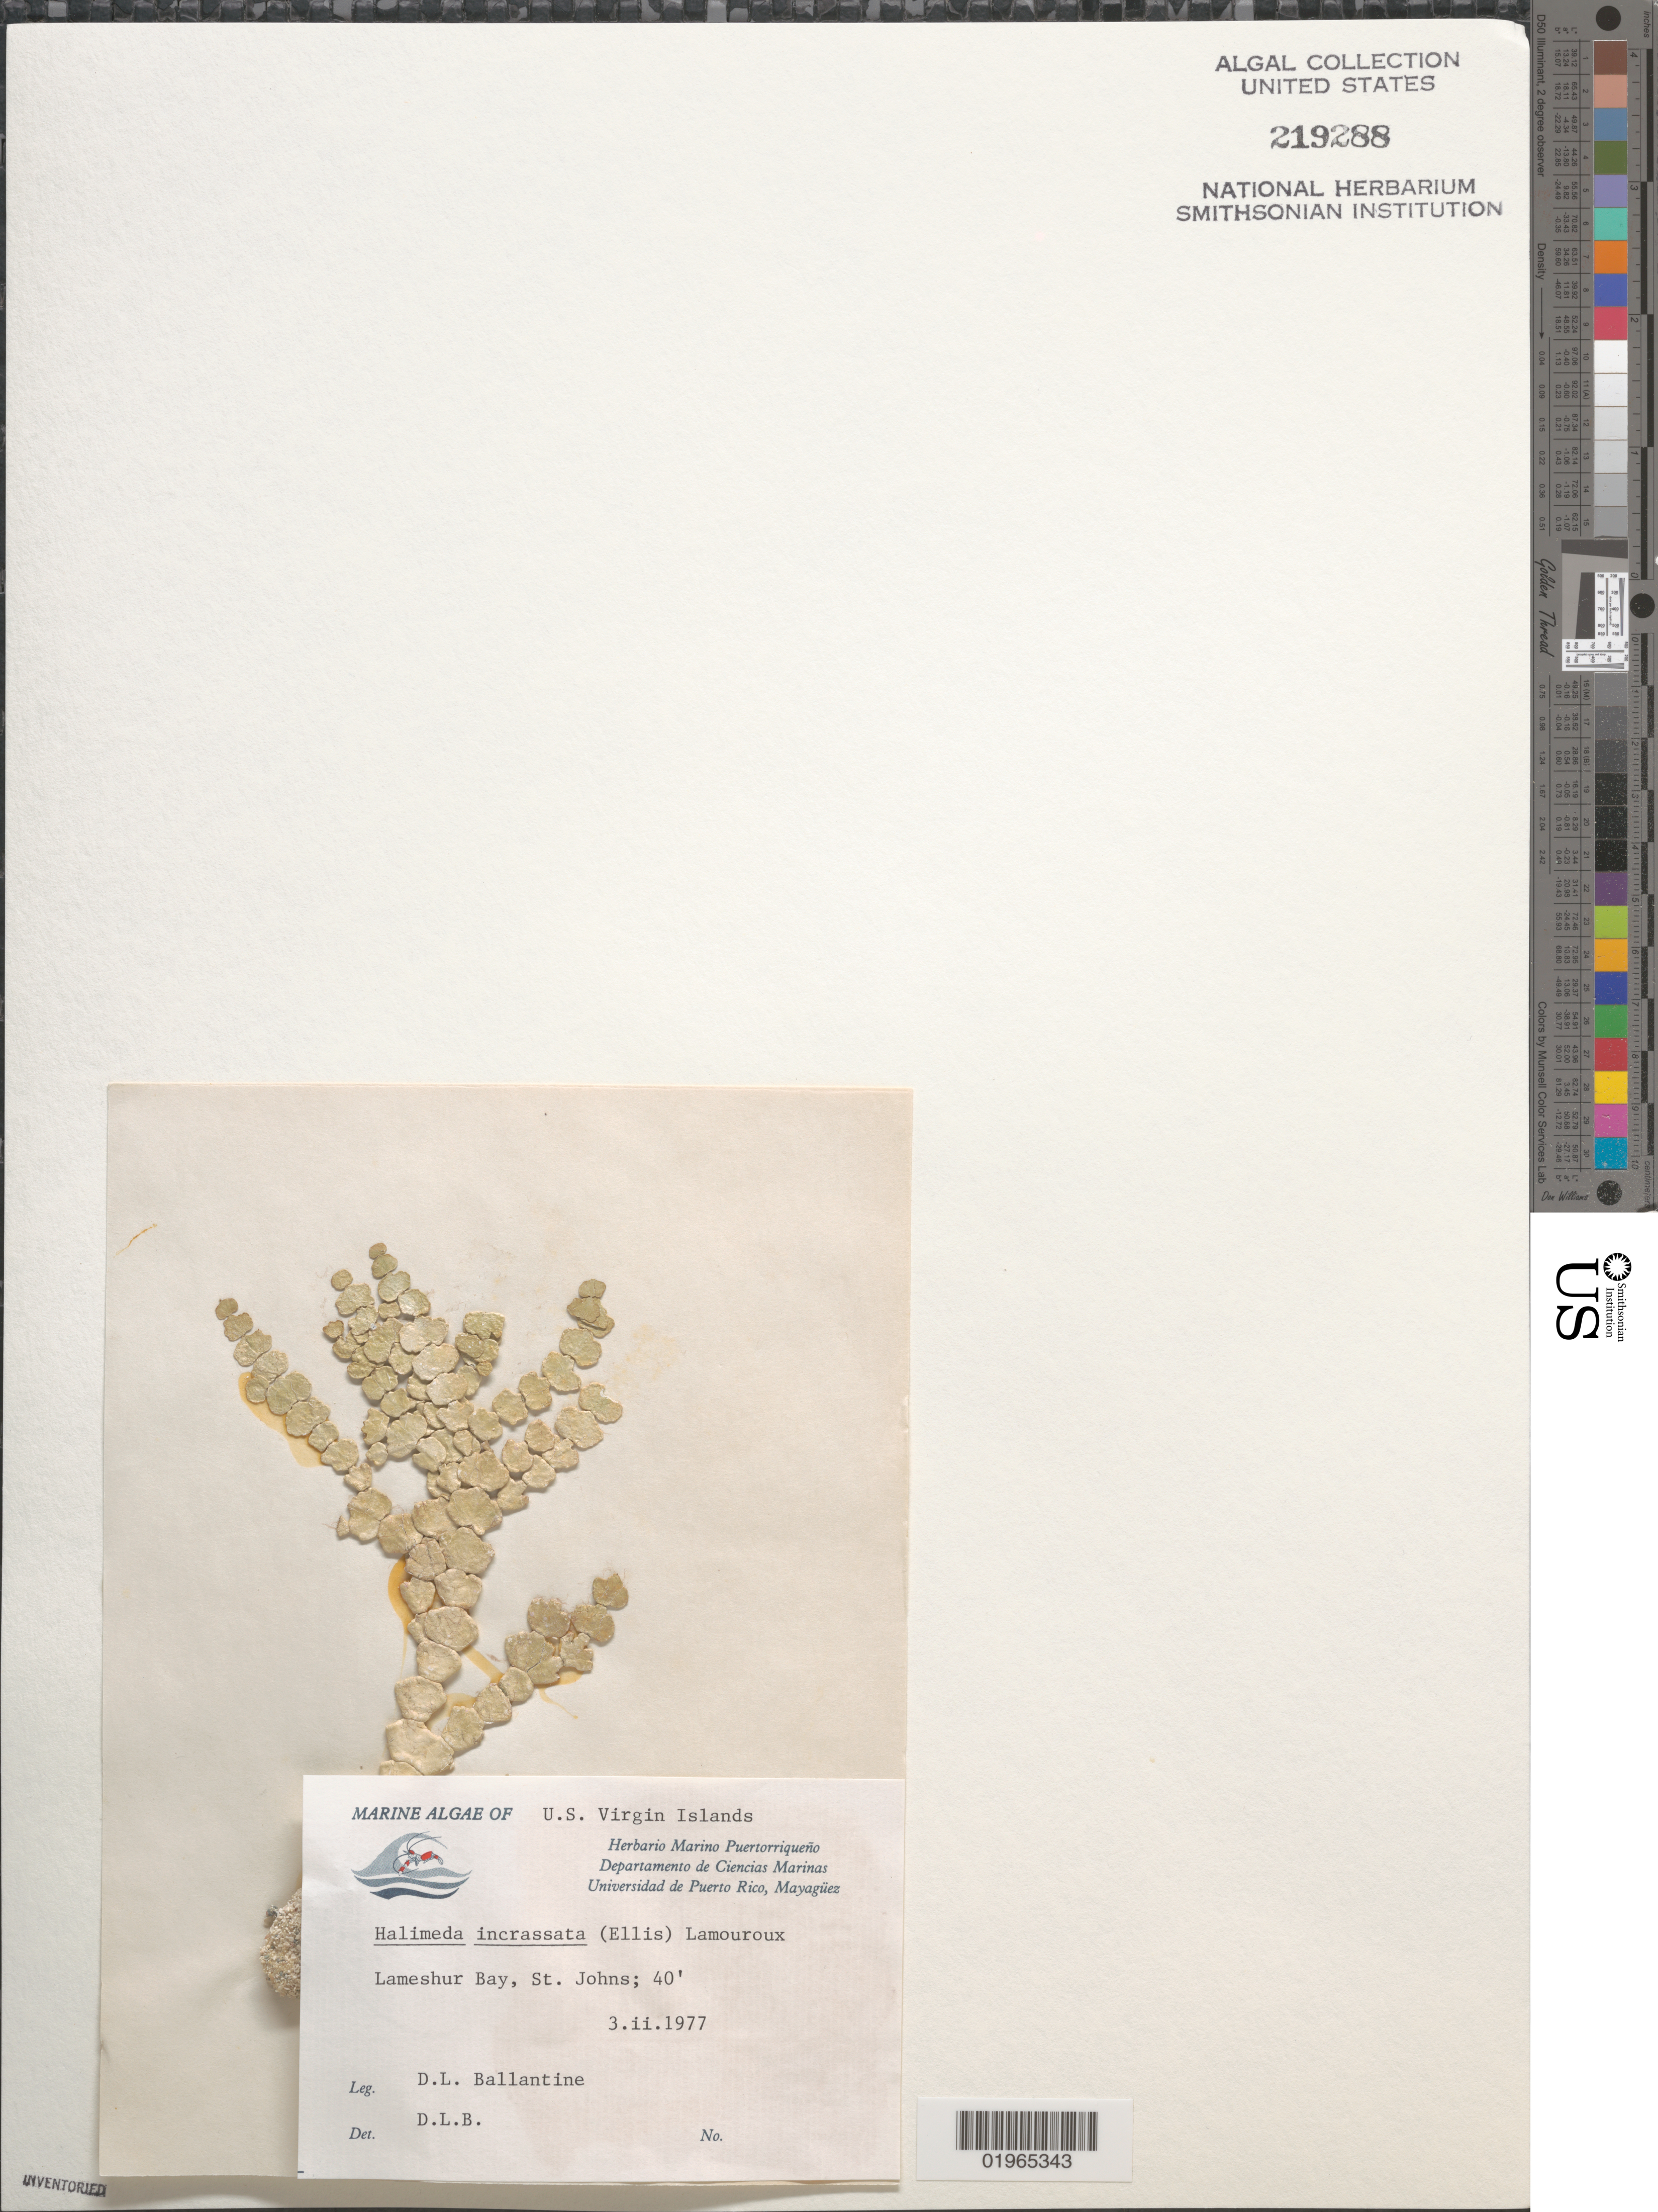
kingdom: Plantae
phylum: Chlorophyta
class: Ulvophyceae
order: Bryopsidales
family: Halimedaceae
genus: Halimeda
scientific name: Halimeda incrassata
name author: (J. Ellis) J.V.Lamouroux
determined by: Ballantine, D. L.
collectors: D.L. Ballantine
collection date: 1977-02-03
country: U.S. Virgin Islands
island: Saint Johns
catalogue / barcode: US 219288